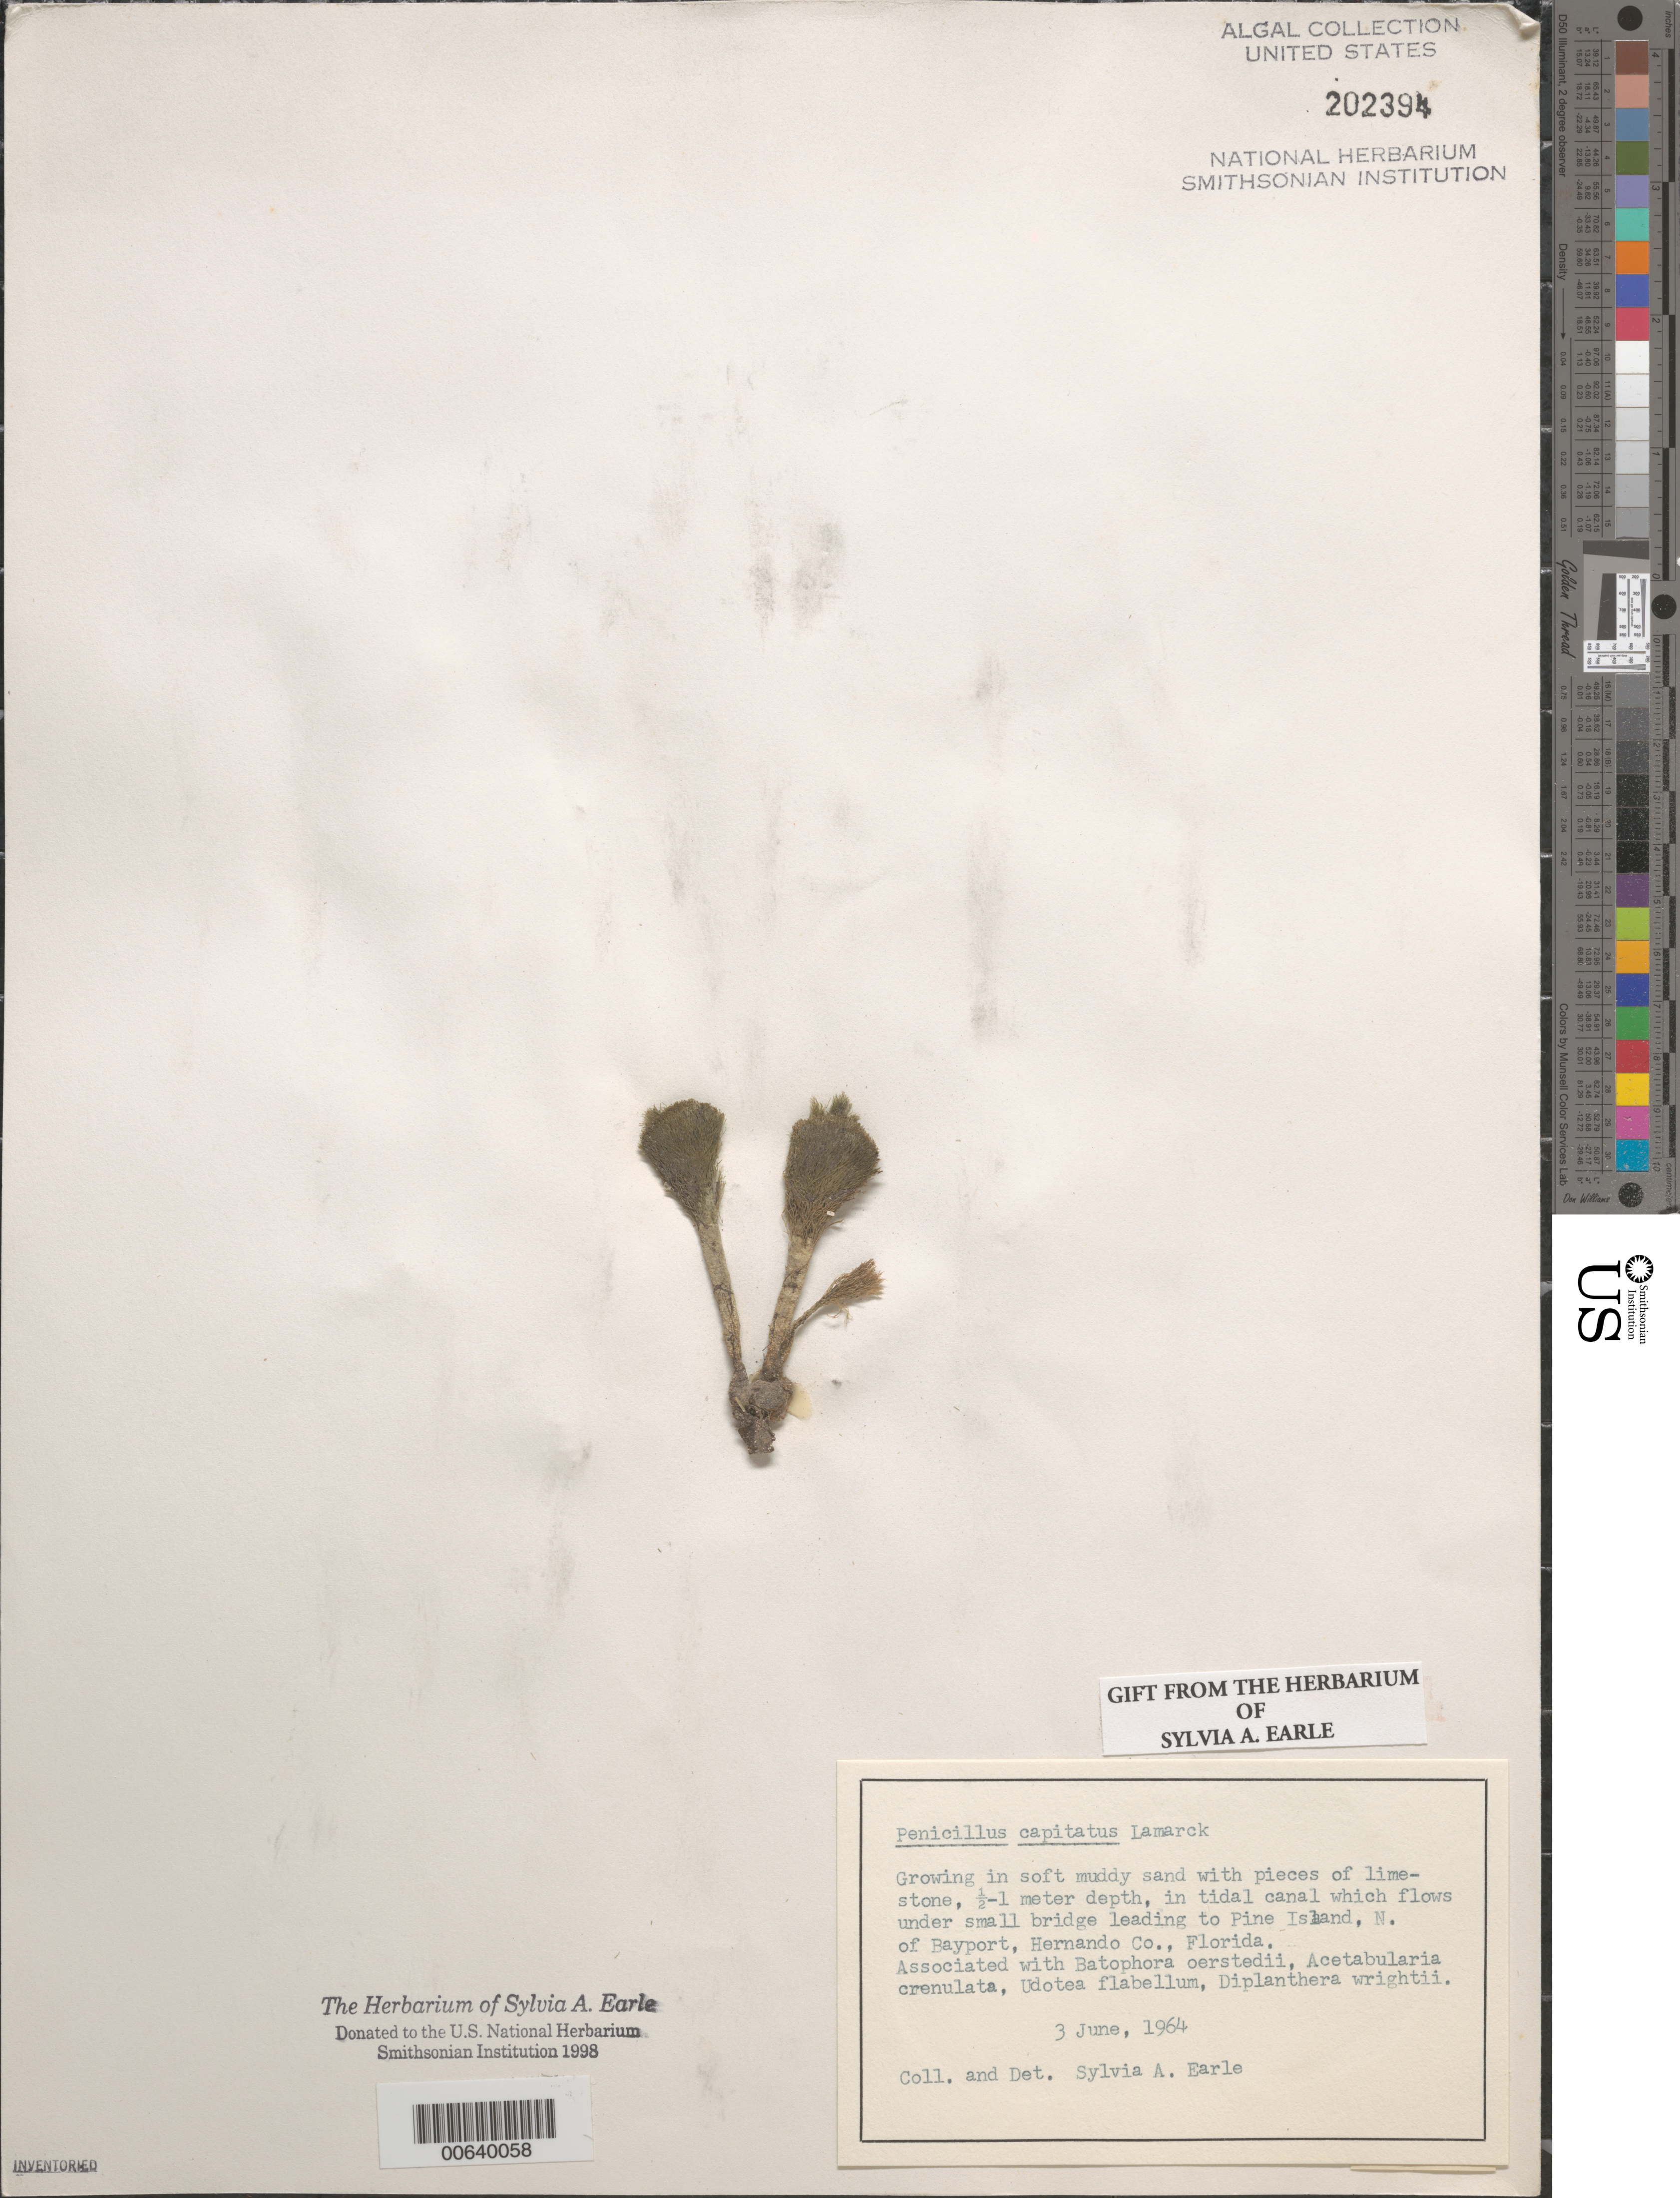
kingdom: Plantae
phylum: Chlorophyta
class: Ulvophyceae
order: Bryopsidales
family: Udoteaceae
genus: Penicillus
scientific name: Penicillus capitatus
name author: Lam.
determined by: Earle, S. A.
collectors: S. A. Earle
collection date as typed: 03 Jun 1964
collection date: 1964-06-03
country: United States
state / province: Florida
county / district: Hernando County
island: Pine Island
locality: North of Bayport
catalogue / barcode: US 202394